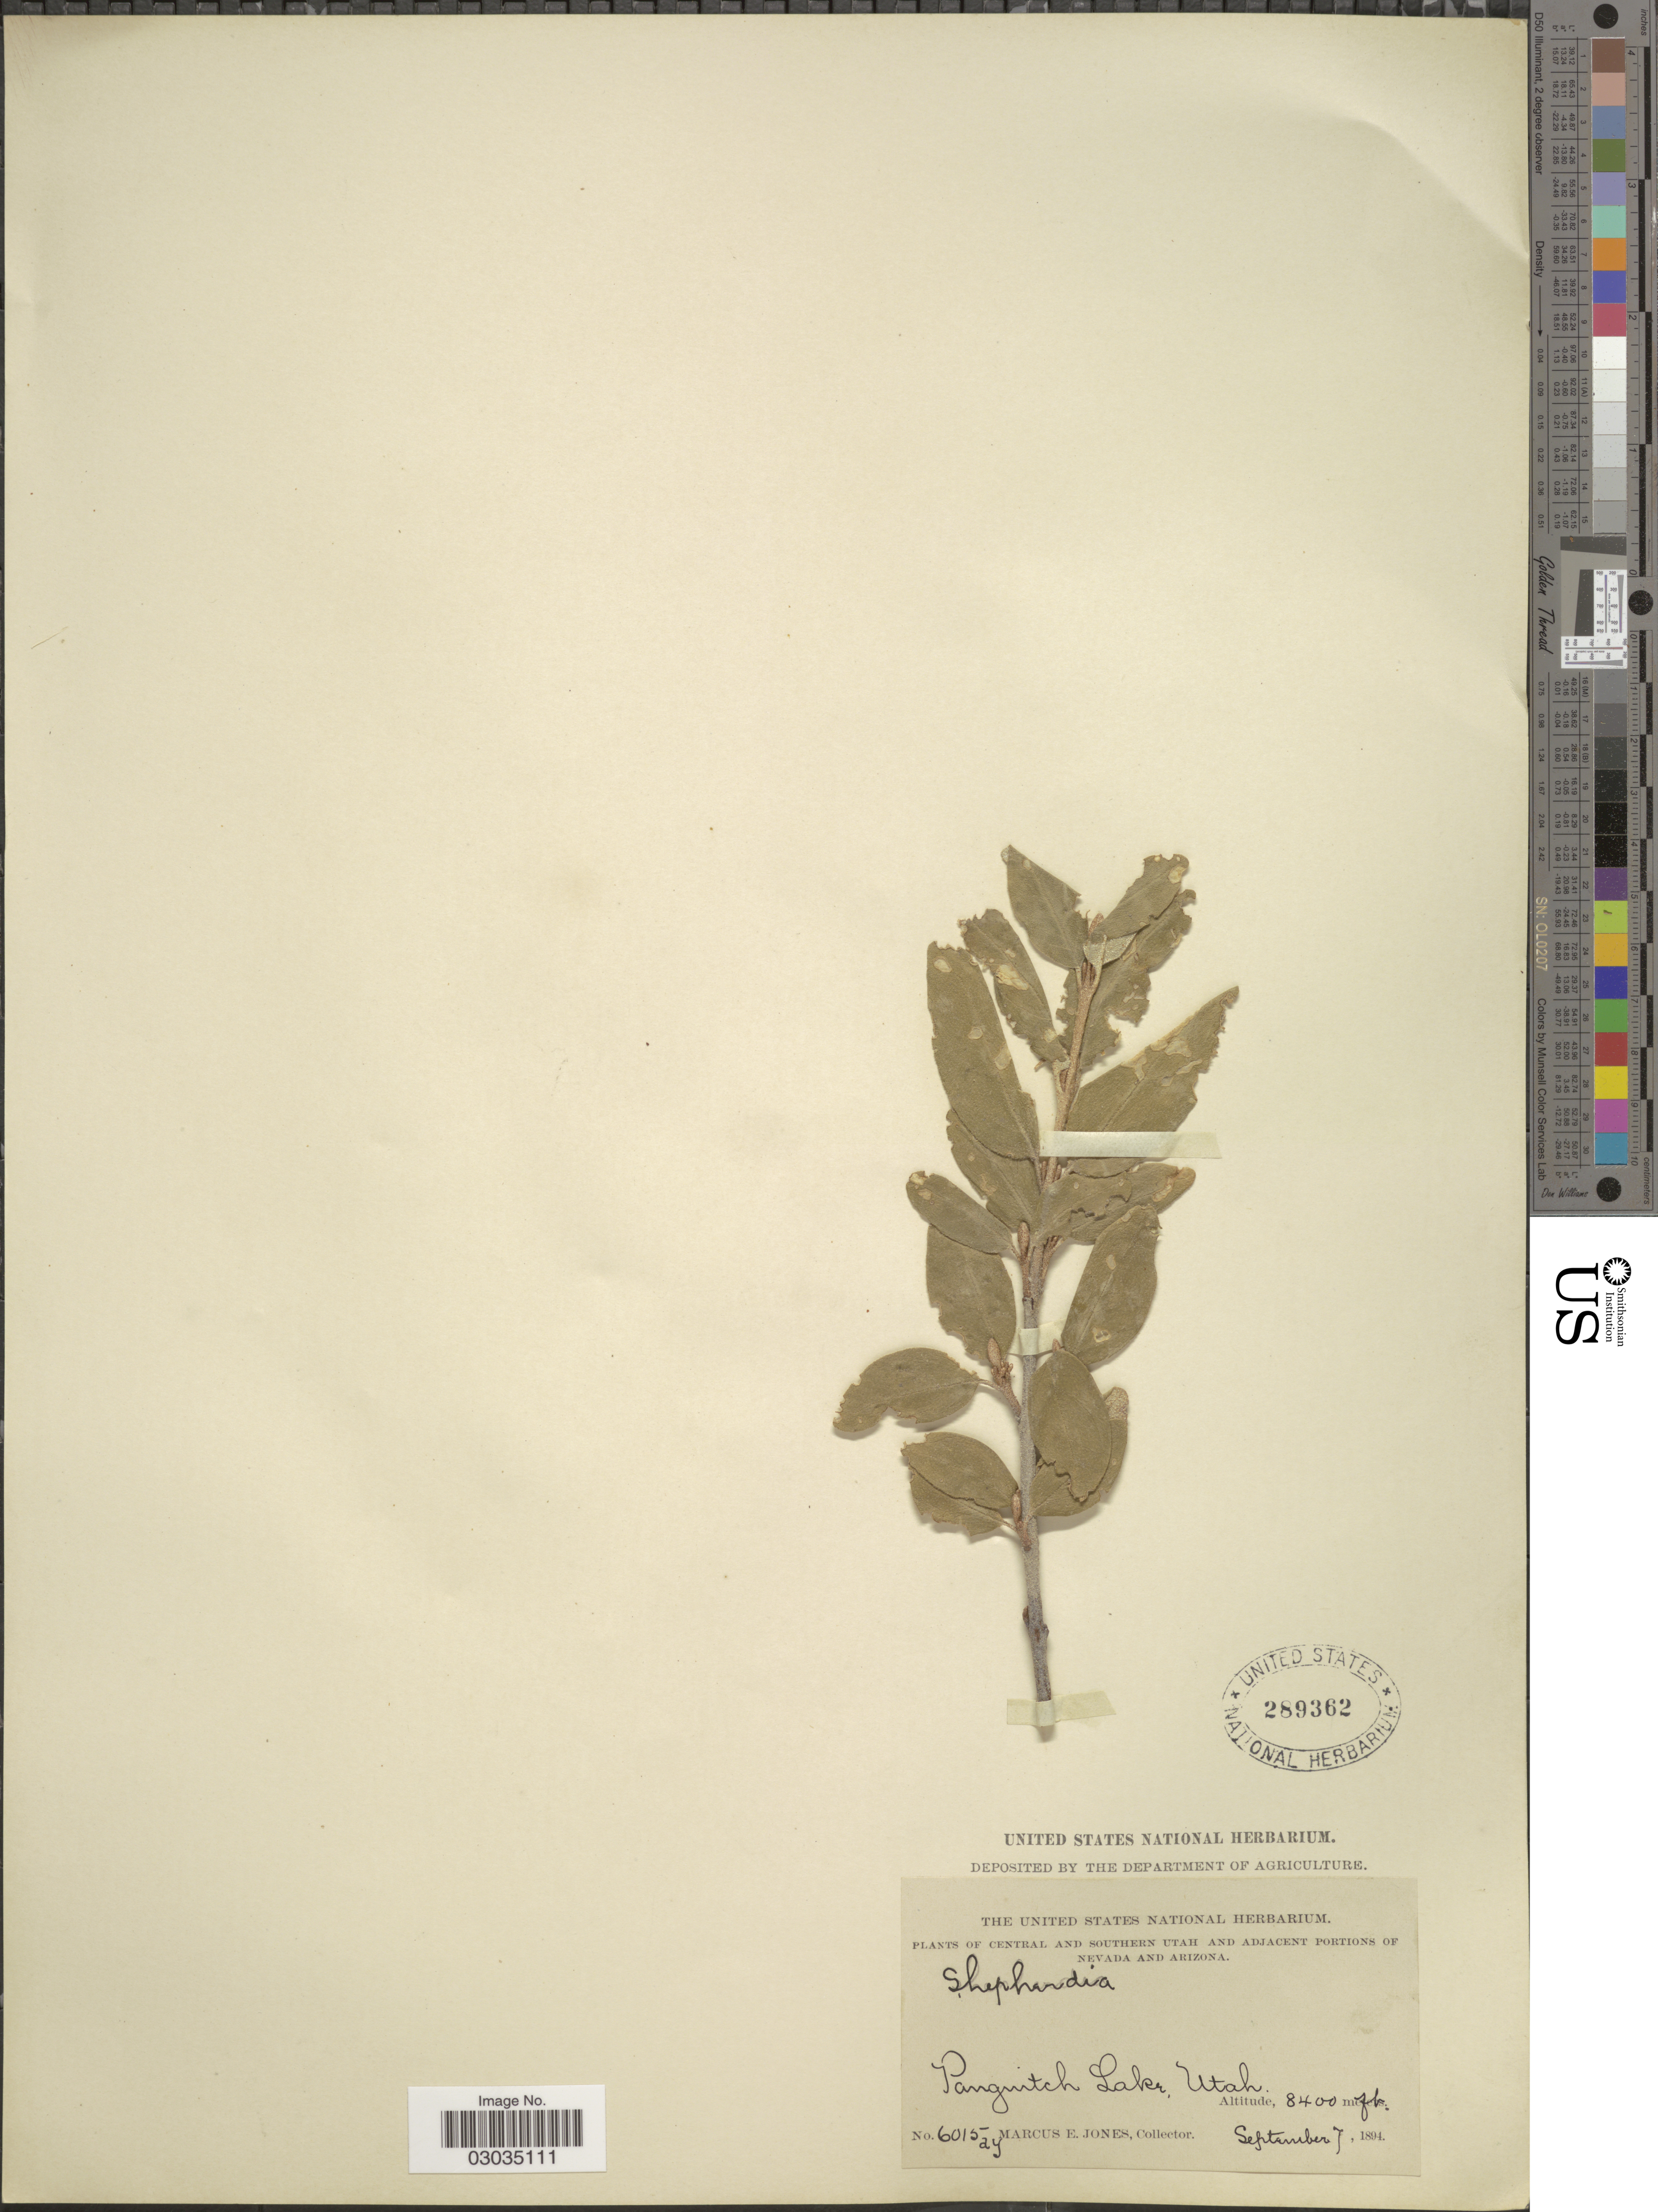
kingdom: Plantae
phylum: Tracheophyta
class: Magnoliopsida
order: Rosales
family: Elaeagnaceae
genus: Shepherdia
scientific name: Shepherdia canadensis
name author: (L.) Nutt.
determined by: Strong, M. T., (US), Smithsonian Institution - National Museum of Natural History (UNITED STATES)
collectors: M. E. Jones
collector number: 6015ay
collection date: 1894-09-07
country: United States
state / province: Utah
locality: Central and Southern Utah, Panguitch Lake, Utah.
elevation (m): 2560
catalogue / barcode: US 289362